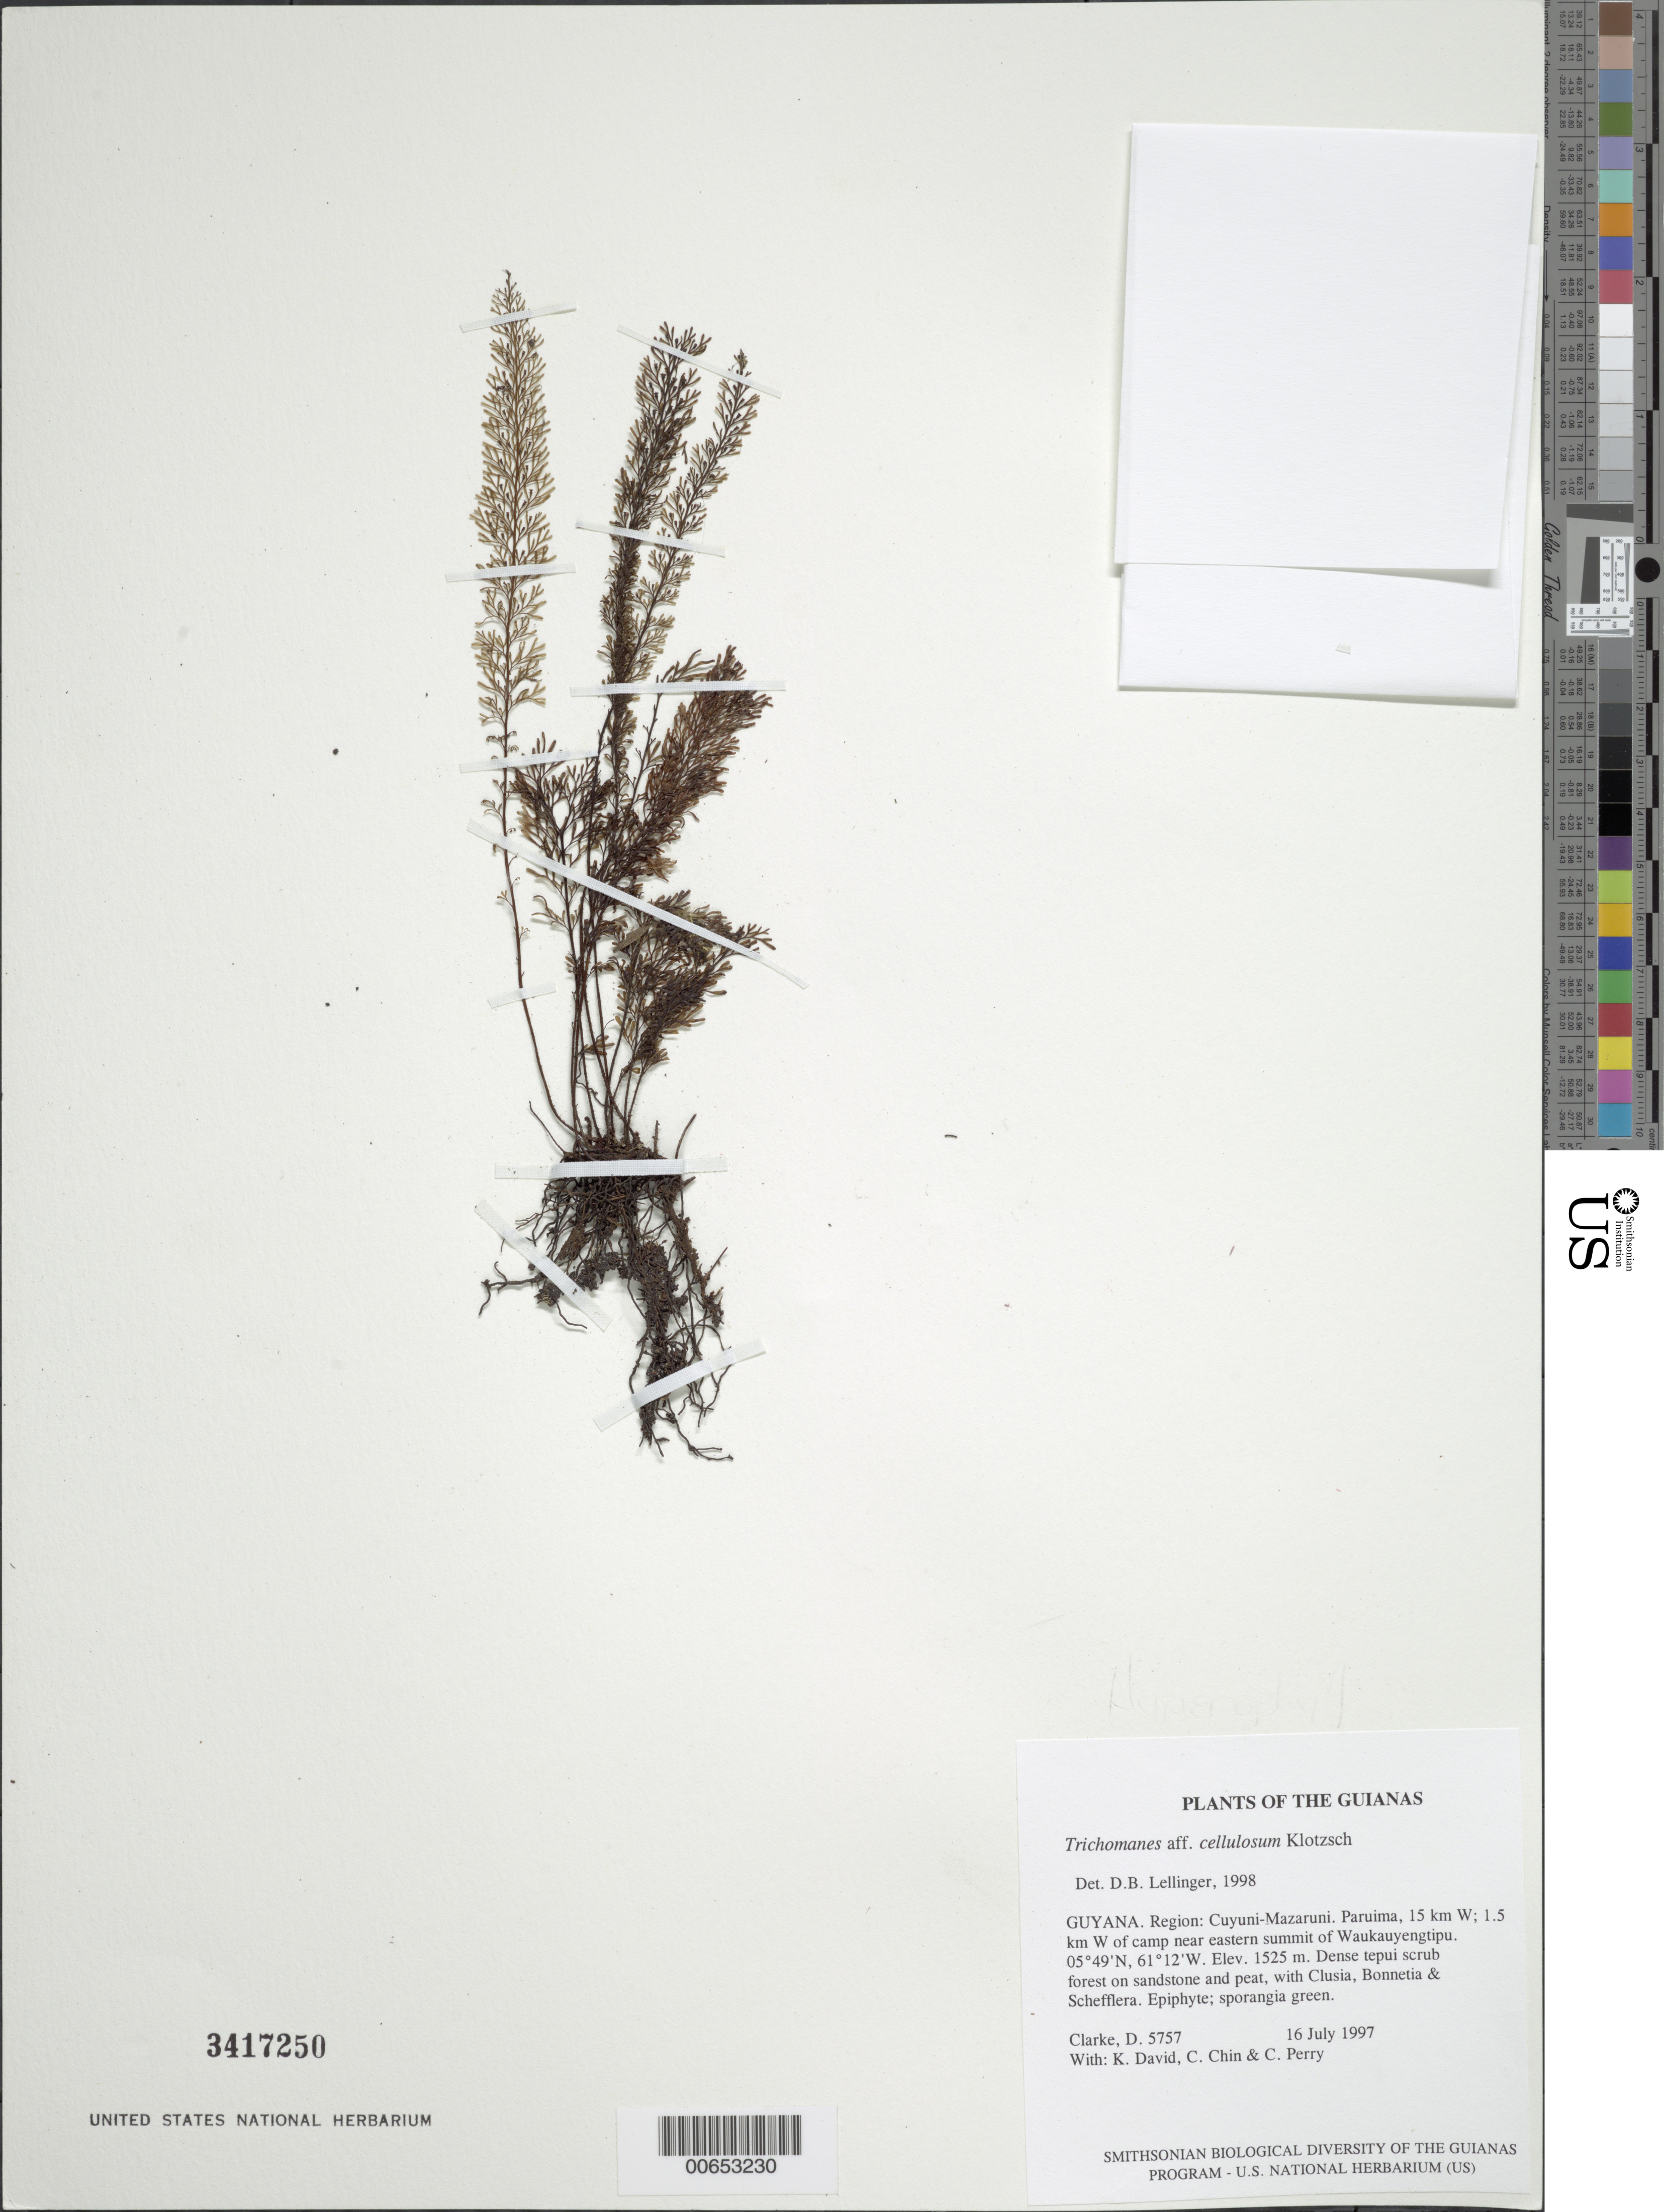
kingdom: Plantae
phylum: Tracheophyta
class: Polypodiopsida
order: Hymenophyllales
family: Hymenophyllaceae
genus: Abrodictyum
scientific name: Abrodictyum cellulosum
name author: (Klotzsch) Ebihara & Dubuisson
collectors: H. D. Clarke, K. David, C. Chin & C. Perry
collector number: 5757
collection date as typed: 16 July 1997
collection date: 1997-07-16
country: Guyana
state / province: Cuyuni-Mazaruni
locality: Paruima, 15 km W; 1.5 km W of camp near eastern summit of Waukauyengtipu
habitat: Dense tepui scrub forest on sandstone and peat, with Clusia, Bonnetia & Schefflera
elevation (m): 1525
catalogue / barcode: US 3417250